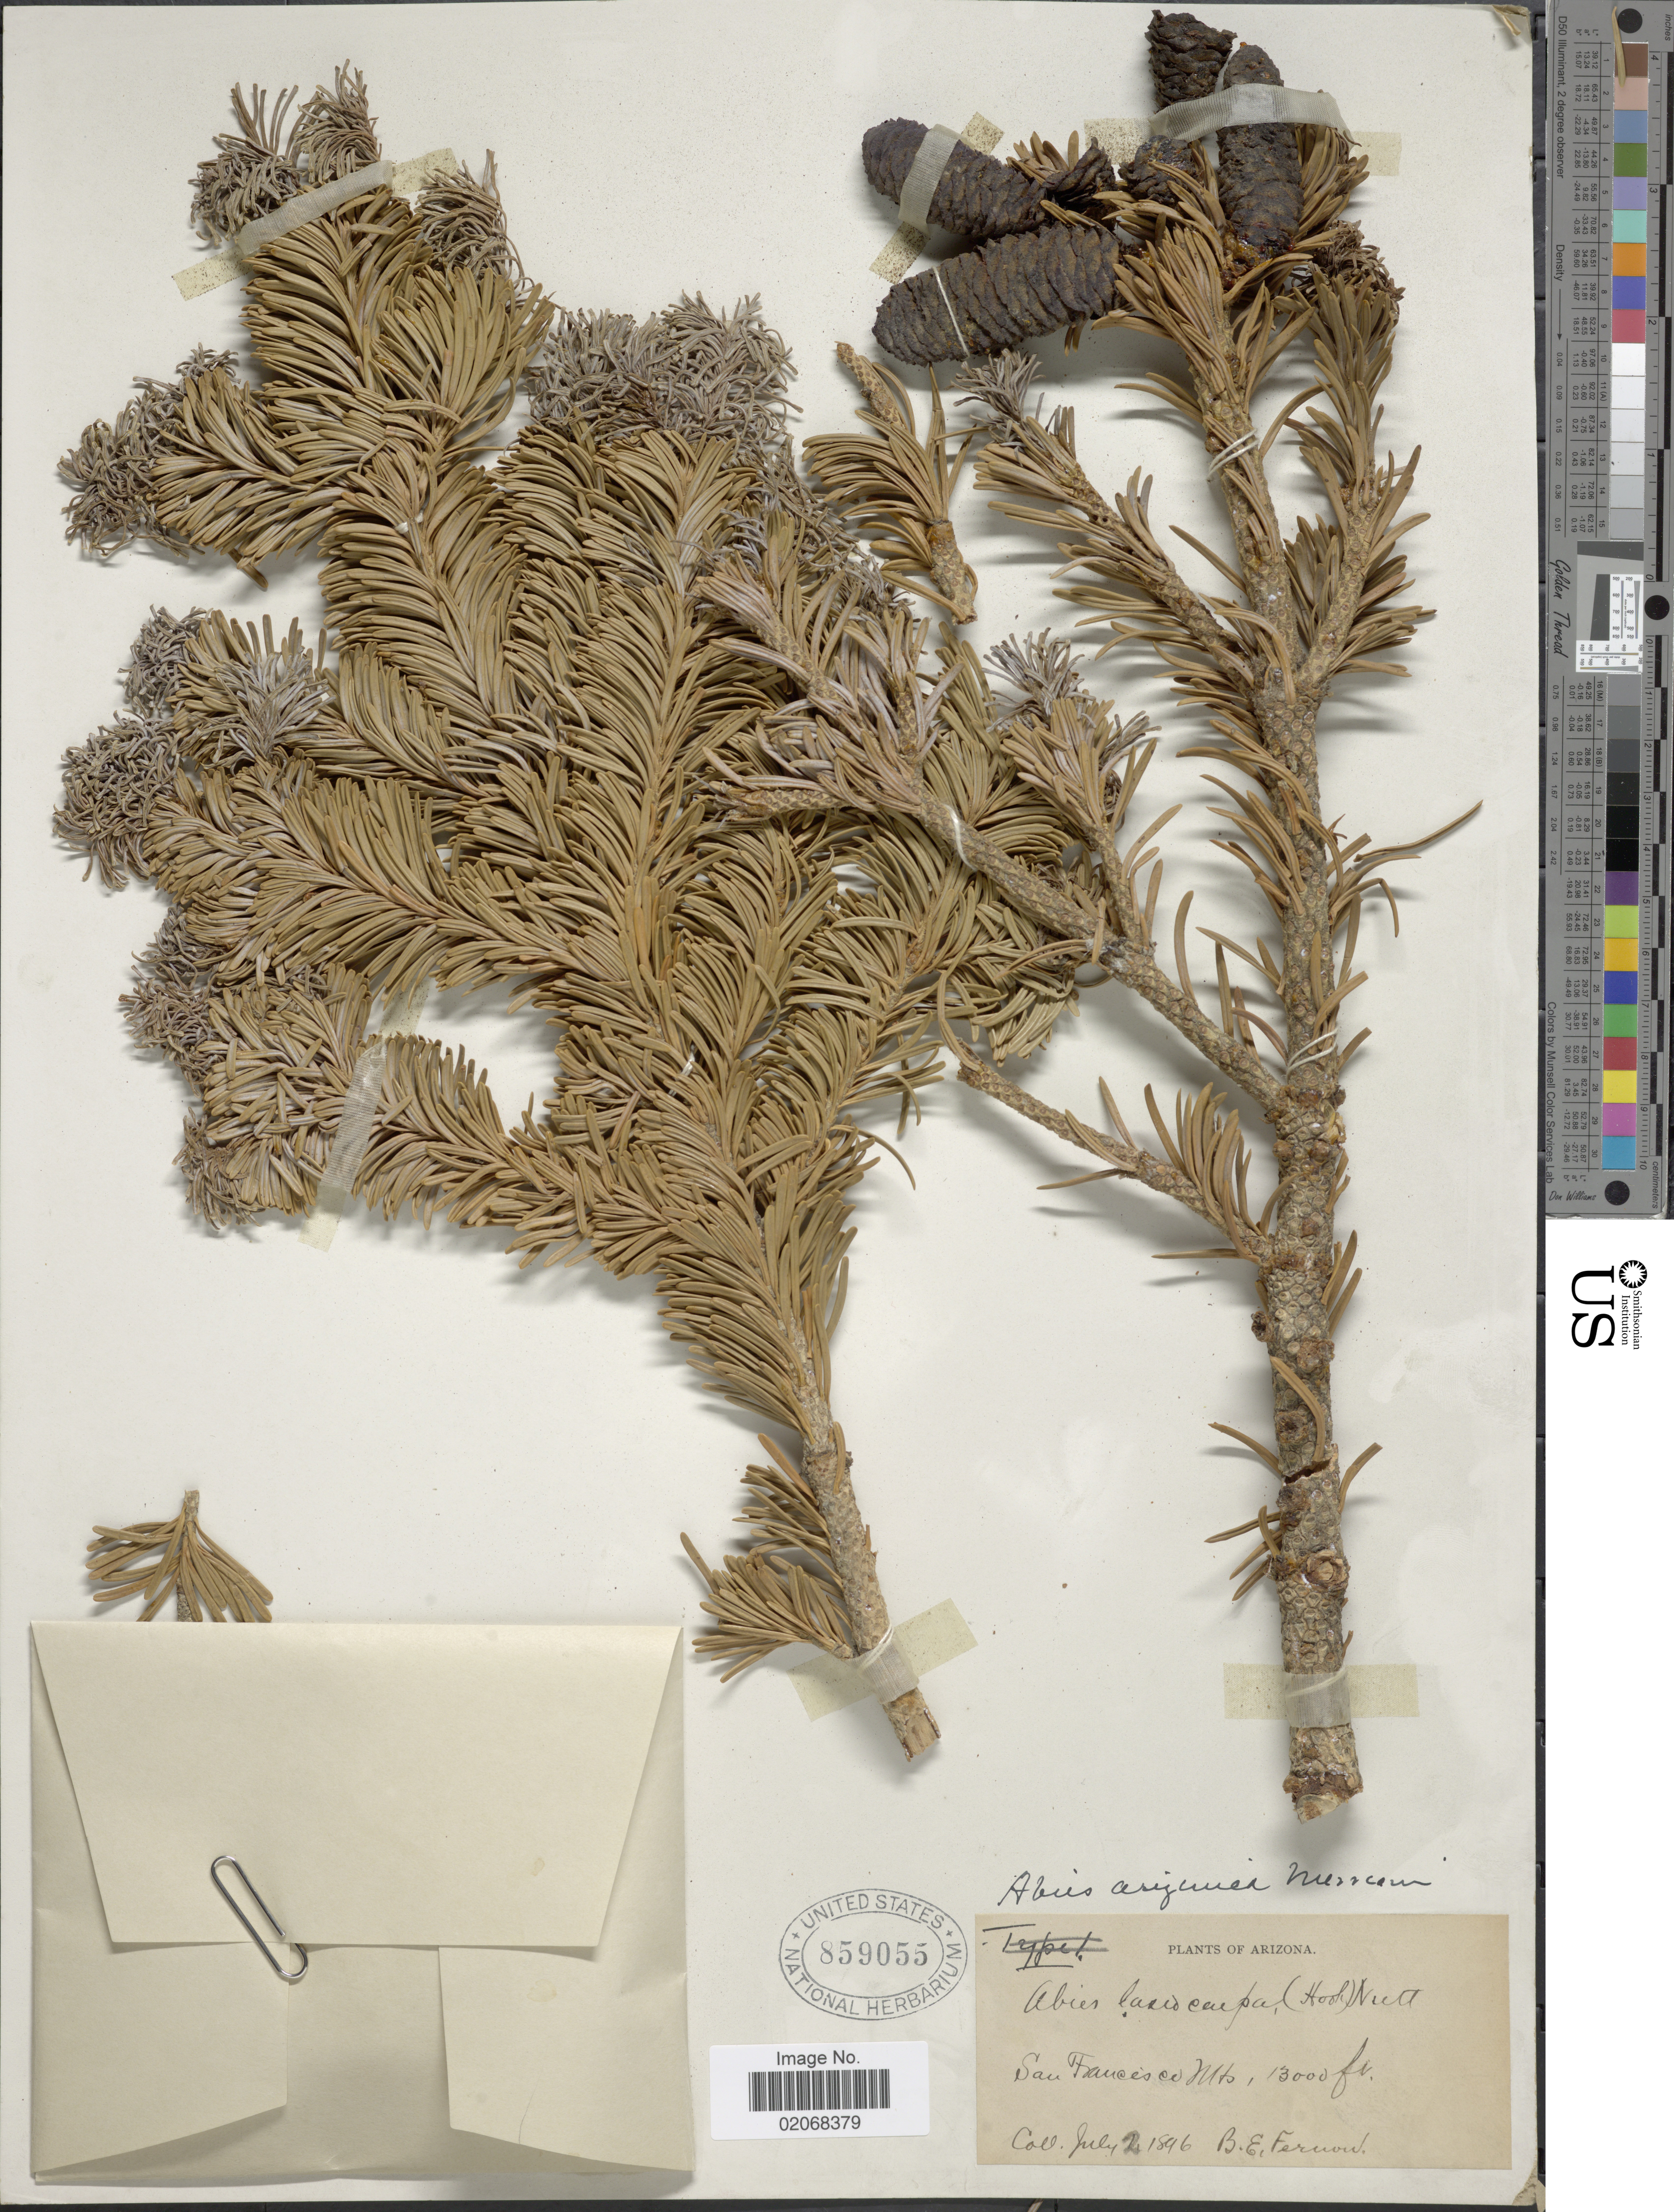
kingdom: Plantae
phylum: Tracheophyta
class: Pinopsida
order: Pinales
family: Pinaceae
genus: Abies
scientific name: Abies lasiocarpa var. arizonica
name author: (Merriam) Lemmon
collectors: B. Fernow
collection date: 1896-07-02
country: United States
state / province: Arizona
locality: San Francisco Mts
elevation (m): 3962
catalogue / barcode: US 859055